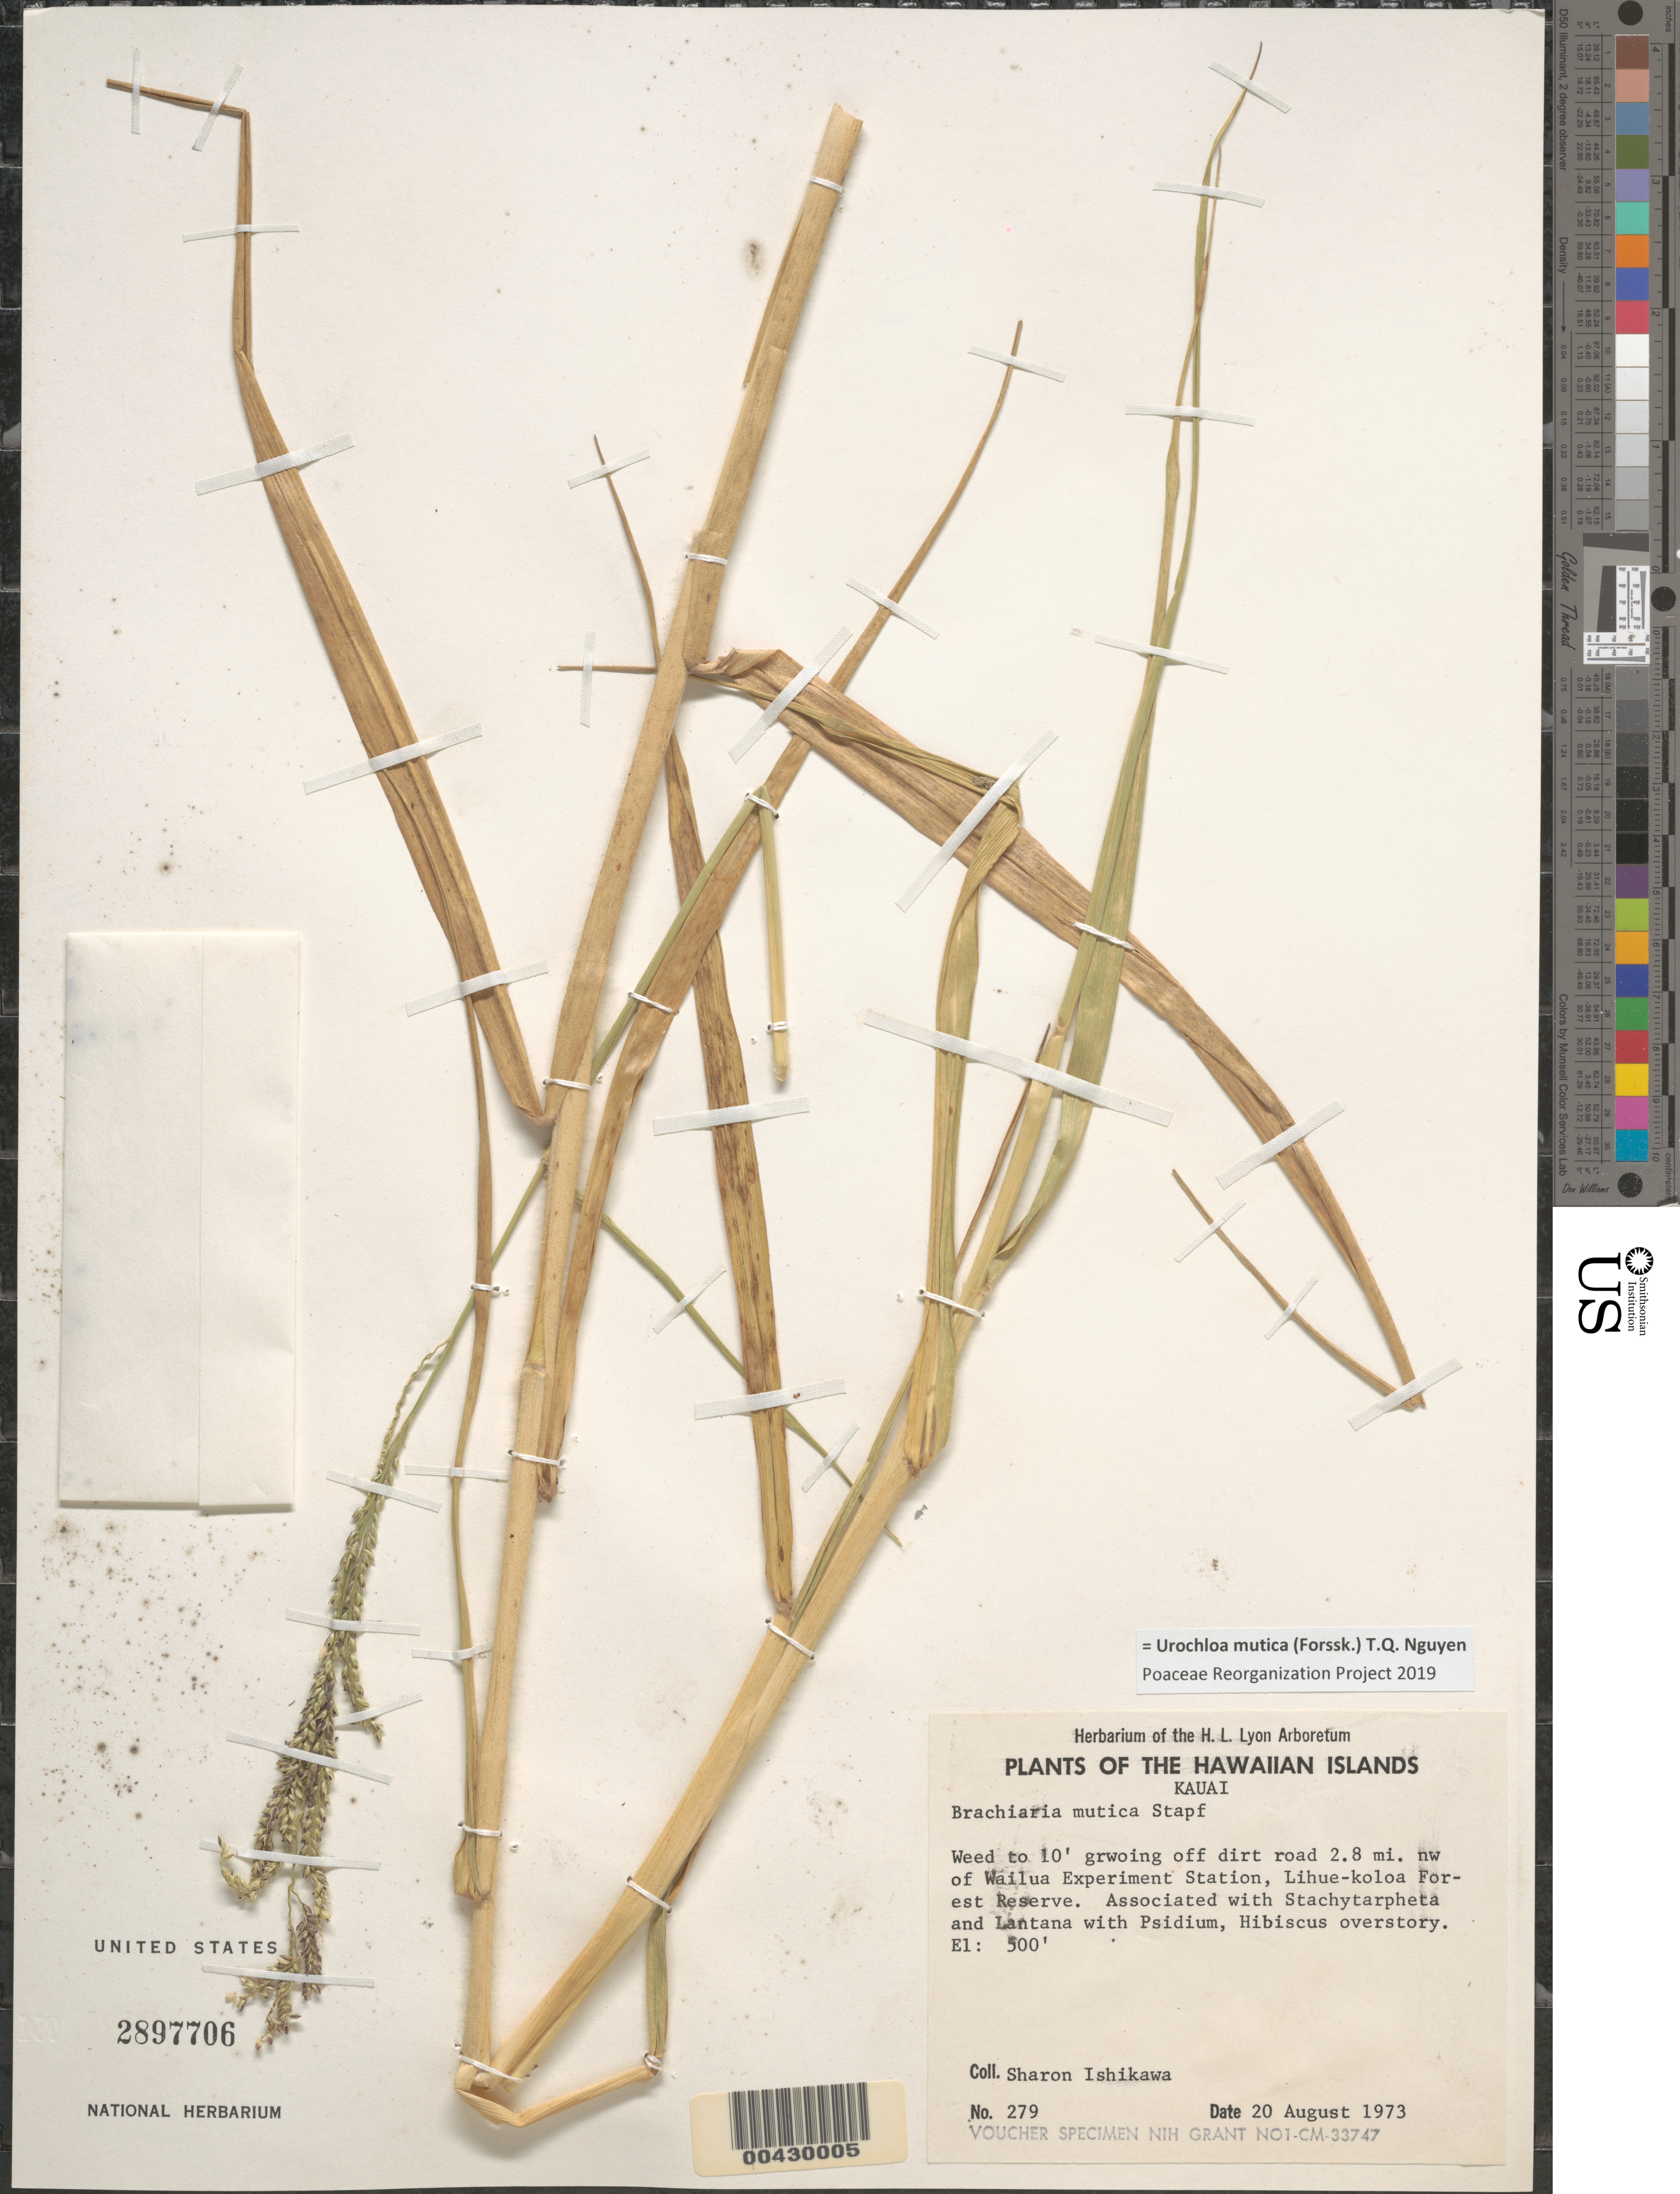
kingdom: Plantae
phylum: Tracheophyta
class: Liliopsida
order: Poales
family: Poaceae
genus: Urochloa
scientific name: Urochloa mutica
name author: (Forssk.) T.Q. Nguyen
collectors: S. S. Ishikawa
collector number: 279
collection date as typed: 20 Aug 1973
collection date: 1973-08-20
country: United States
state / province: Hawaii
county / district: Kauai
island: Kaua'i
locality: Off dirt road 2.8 miles northwest of Wailua Experiment Station, Lihue-Koloa Forest Reserve.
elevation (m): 152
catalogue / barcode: US 2897706